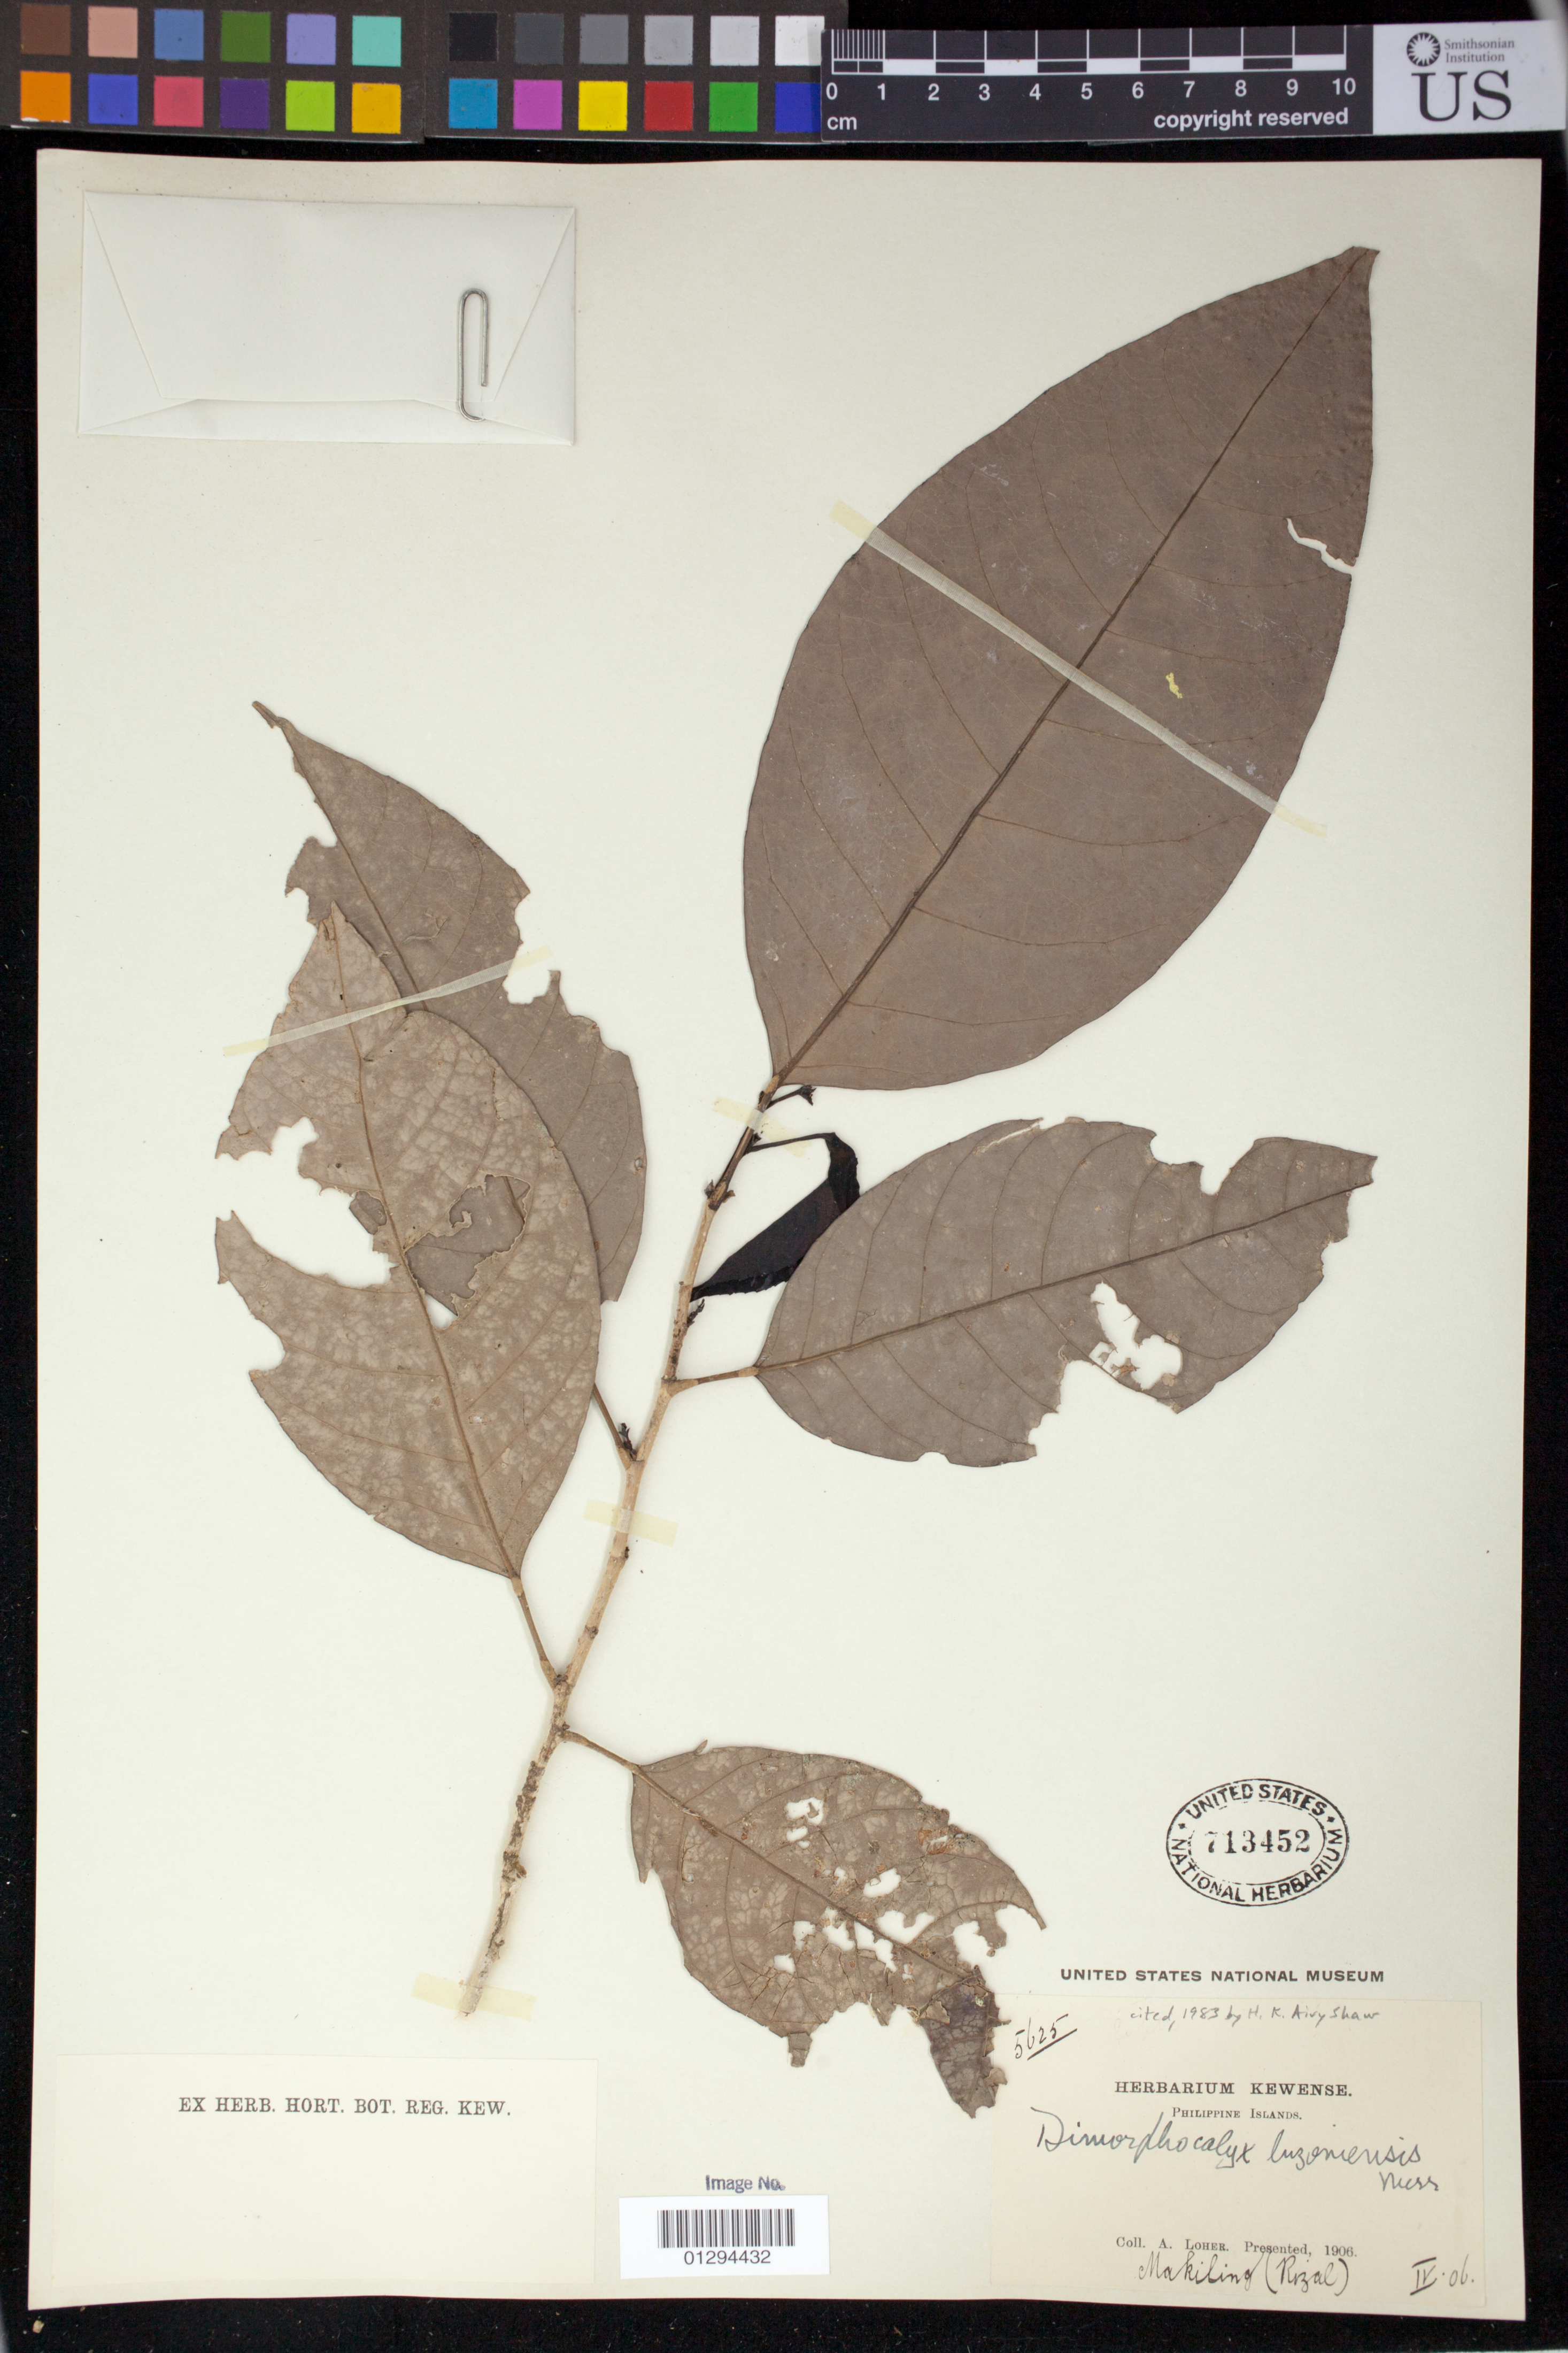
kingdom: Plantae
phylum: Tracheophyta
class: Magnoliopsida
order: Malpighiales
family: Euphorbiaceae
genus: Dimorphocalyx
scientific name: Dimorphocalyx luzoniensis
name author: Merr.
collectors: A. Loher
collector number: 5625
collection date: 1906-04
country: Philippines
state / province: Calabarzon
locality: Makiling (Rizal)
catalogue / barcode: US 713452